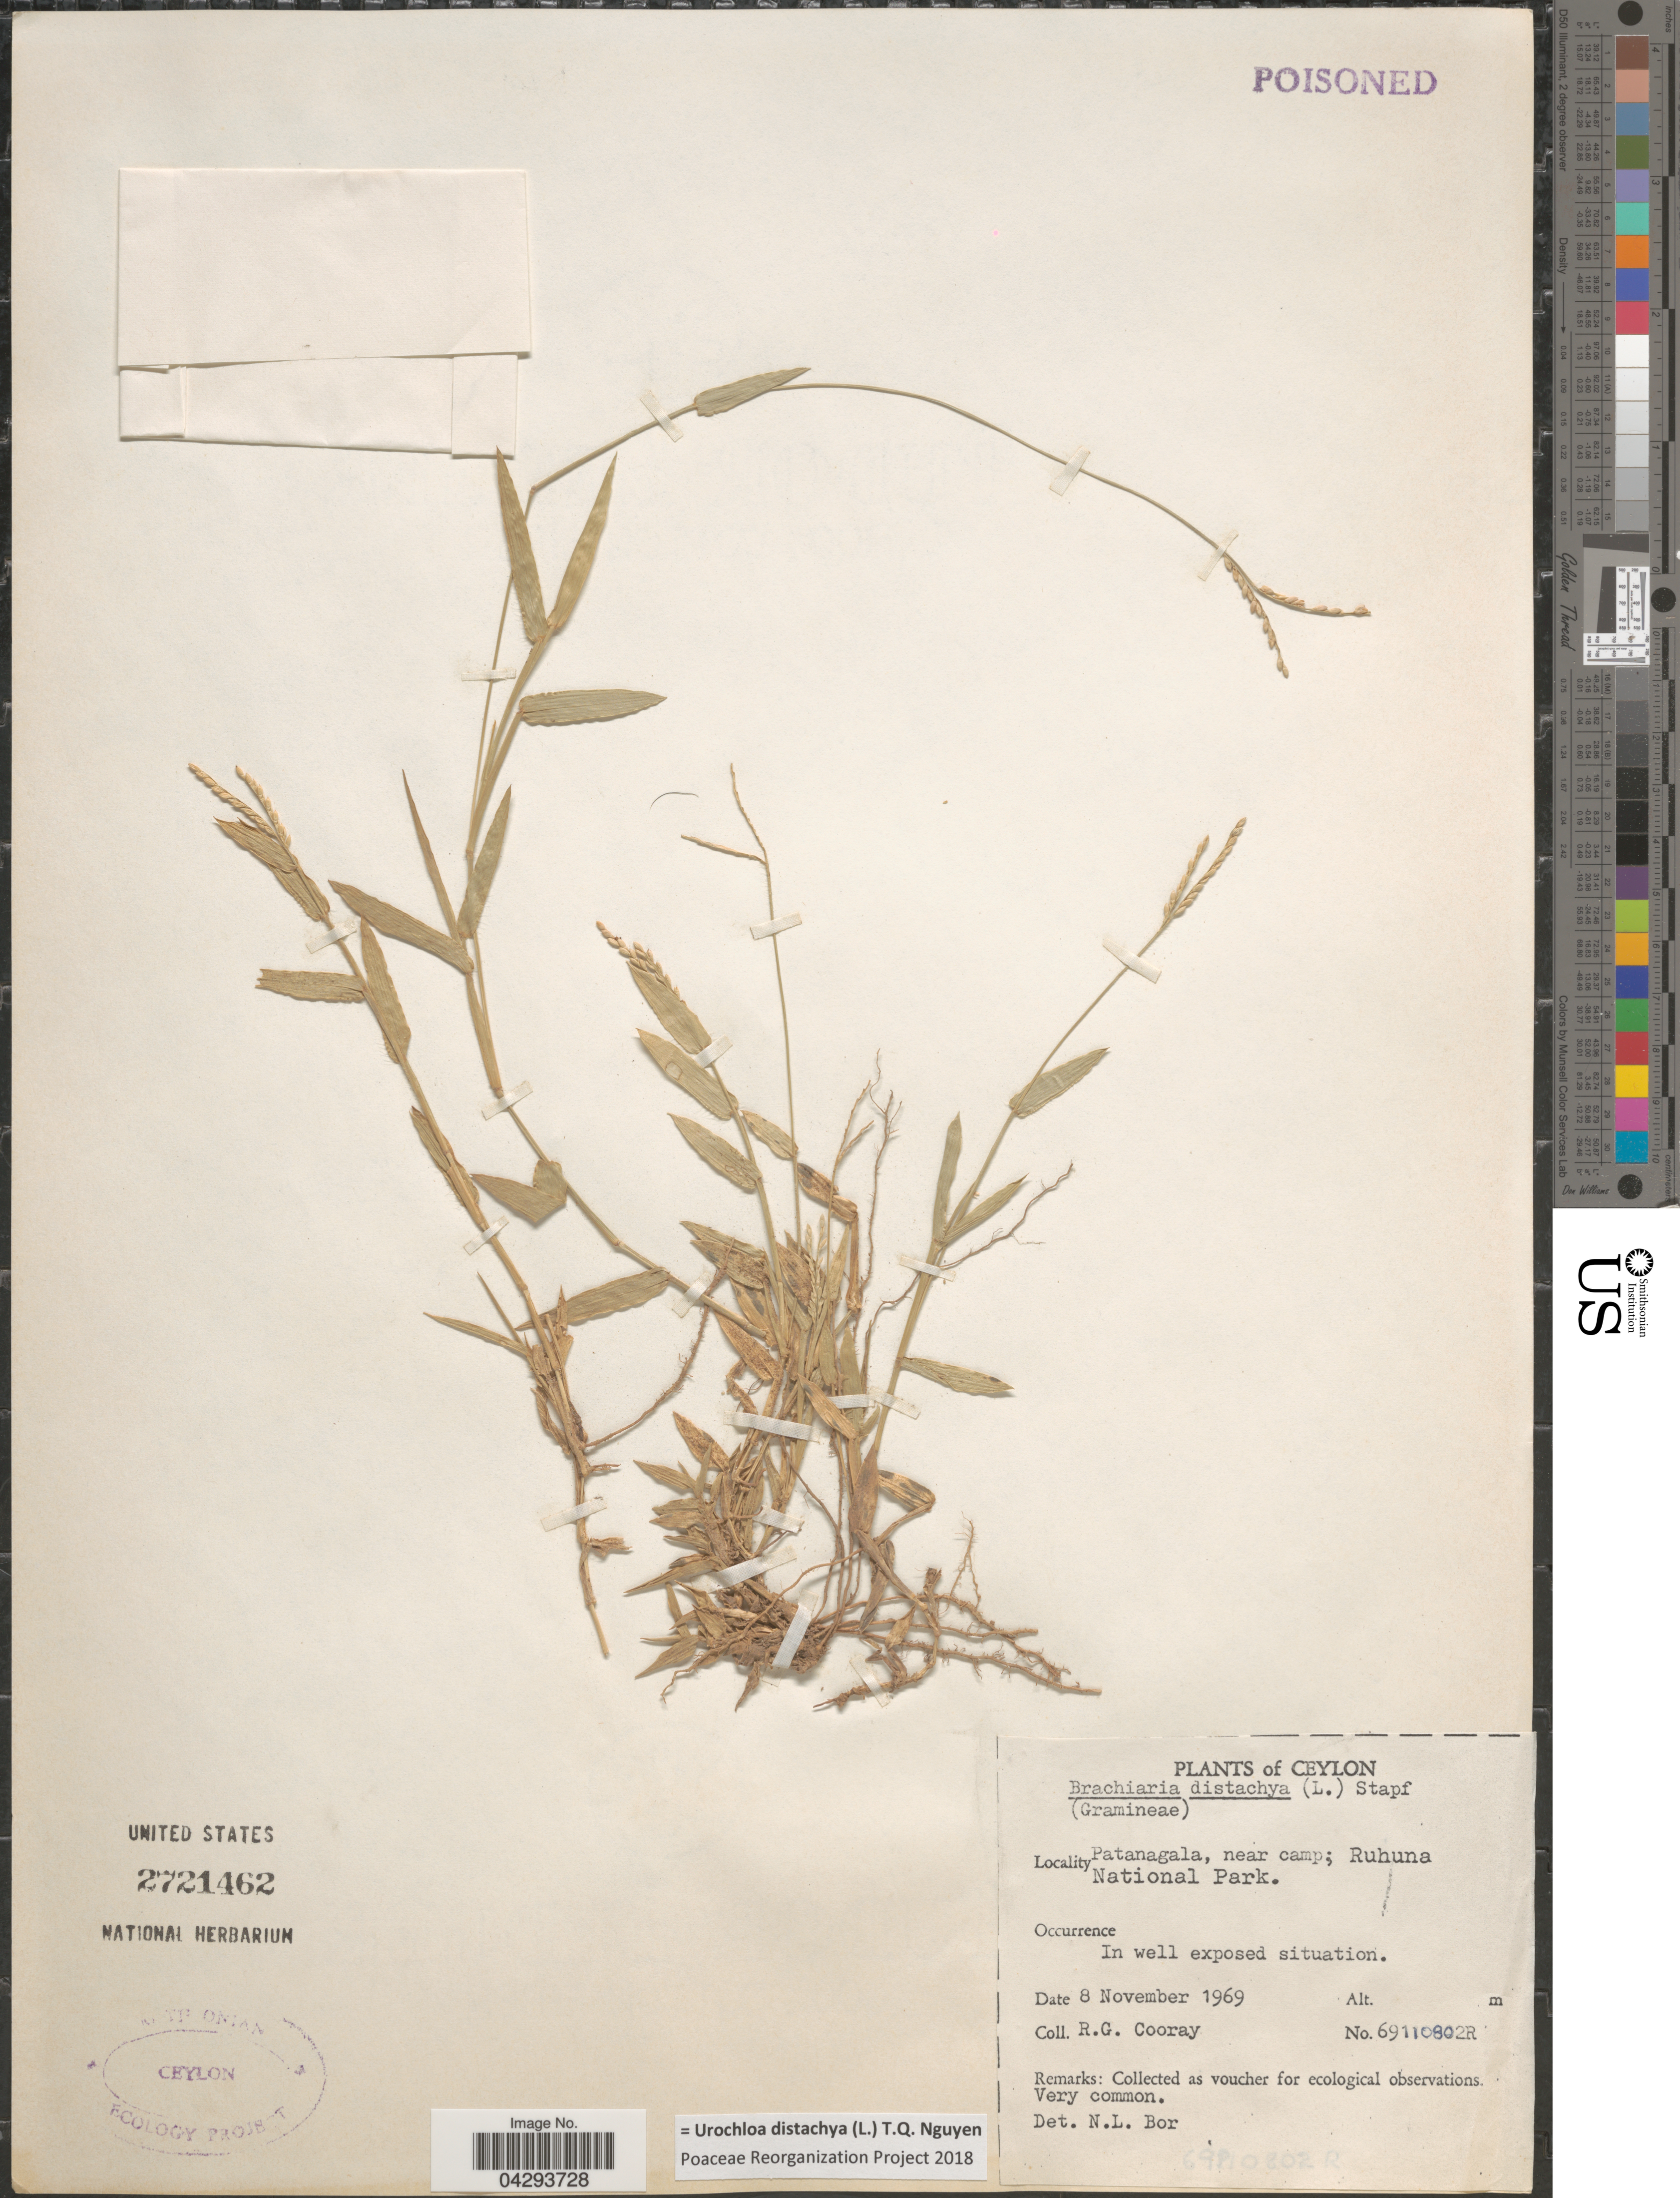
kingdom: Plantae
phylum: Tracheophyta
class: Liliopsida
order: Poales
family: Poaceae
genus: Urochloa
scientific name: Urochloa distachya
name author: (L.) T.Q. Nguyen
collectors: R. Cooray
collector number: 69110802R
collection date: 1969-11-08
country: Sri Lanka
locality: Ceylon. Patanagala, near camp; Ruhuna National Park.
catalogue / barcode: US 2721462